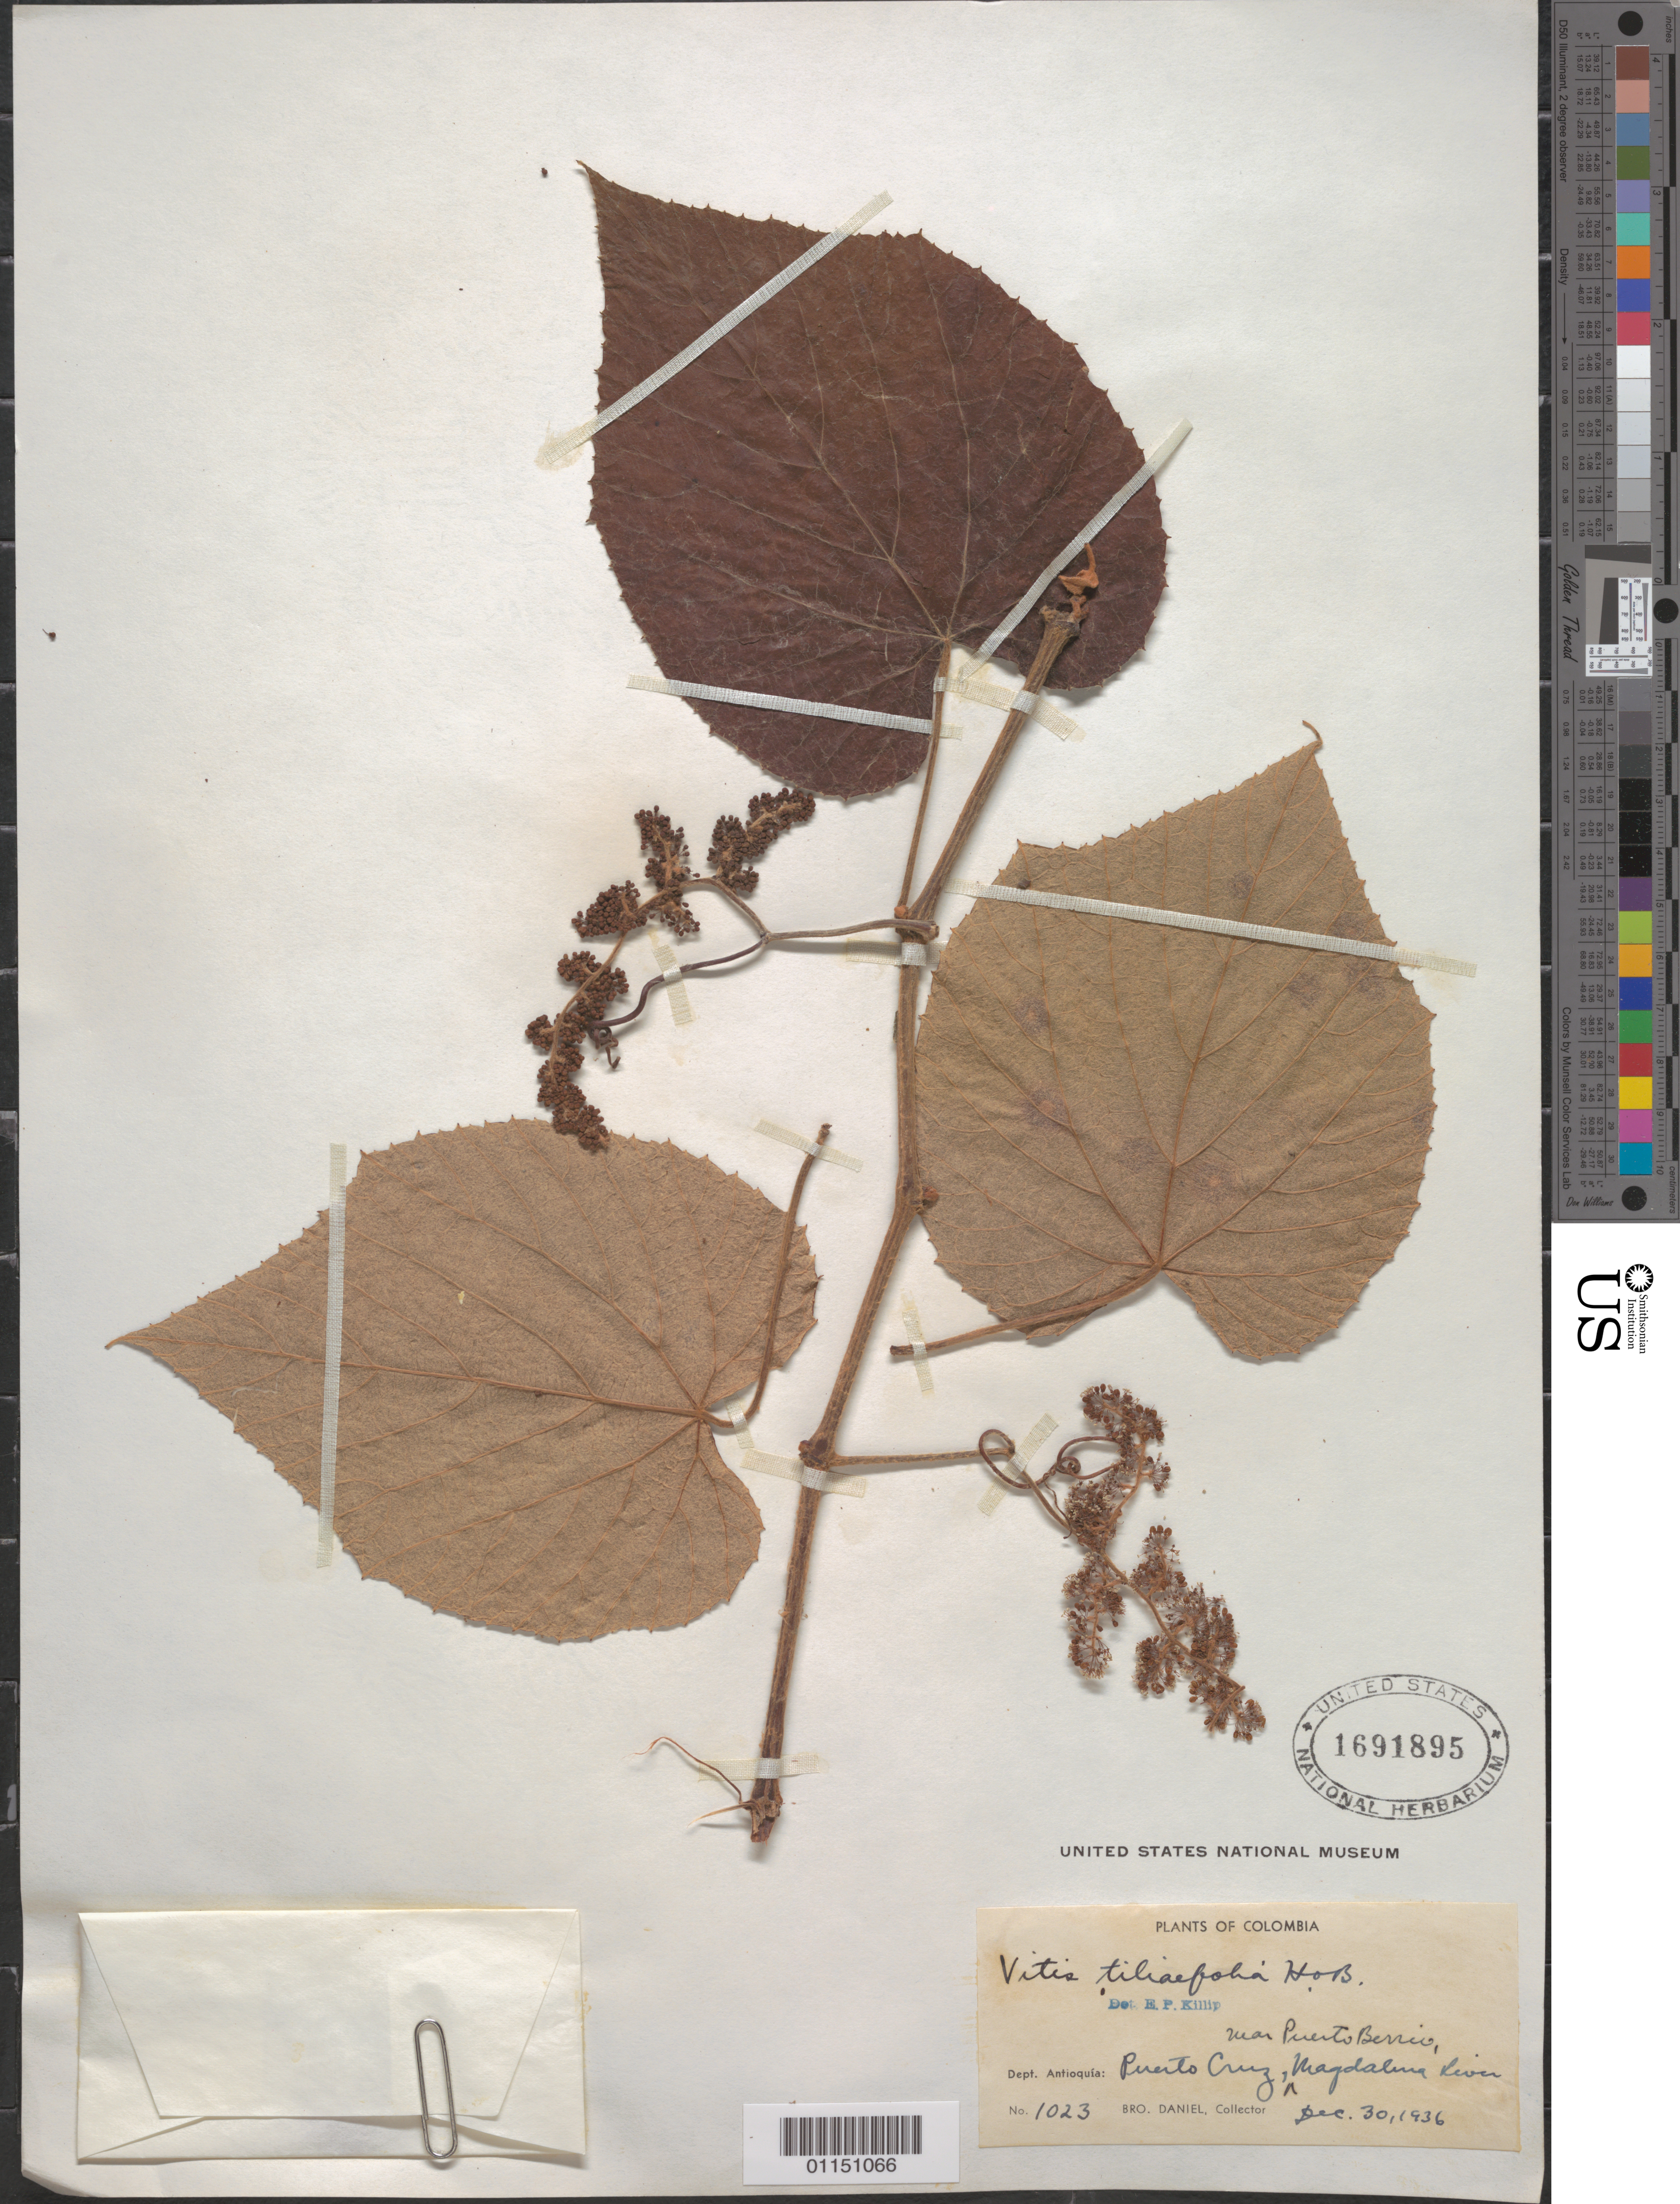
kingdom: Plantae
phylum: Tracheophyta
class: Magnoliopsida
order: Vitales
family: Vitaceae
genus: Vitis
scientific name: Vitis tiliaefolia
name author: Willd.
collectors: Bro. Daniel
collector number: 1023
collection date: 1936-12-30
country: Colombia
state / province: Antioquia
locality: Puerto Cruz, Magdalena River. Near Puerto Berrio.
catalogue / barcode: US 1691895